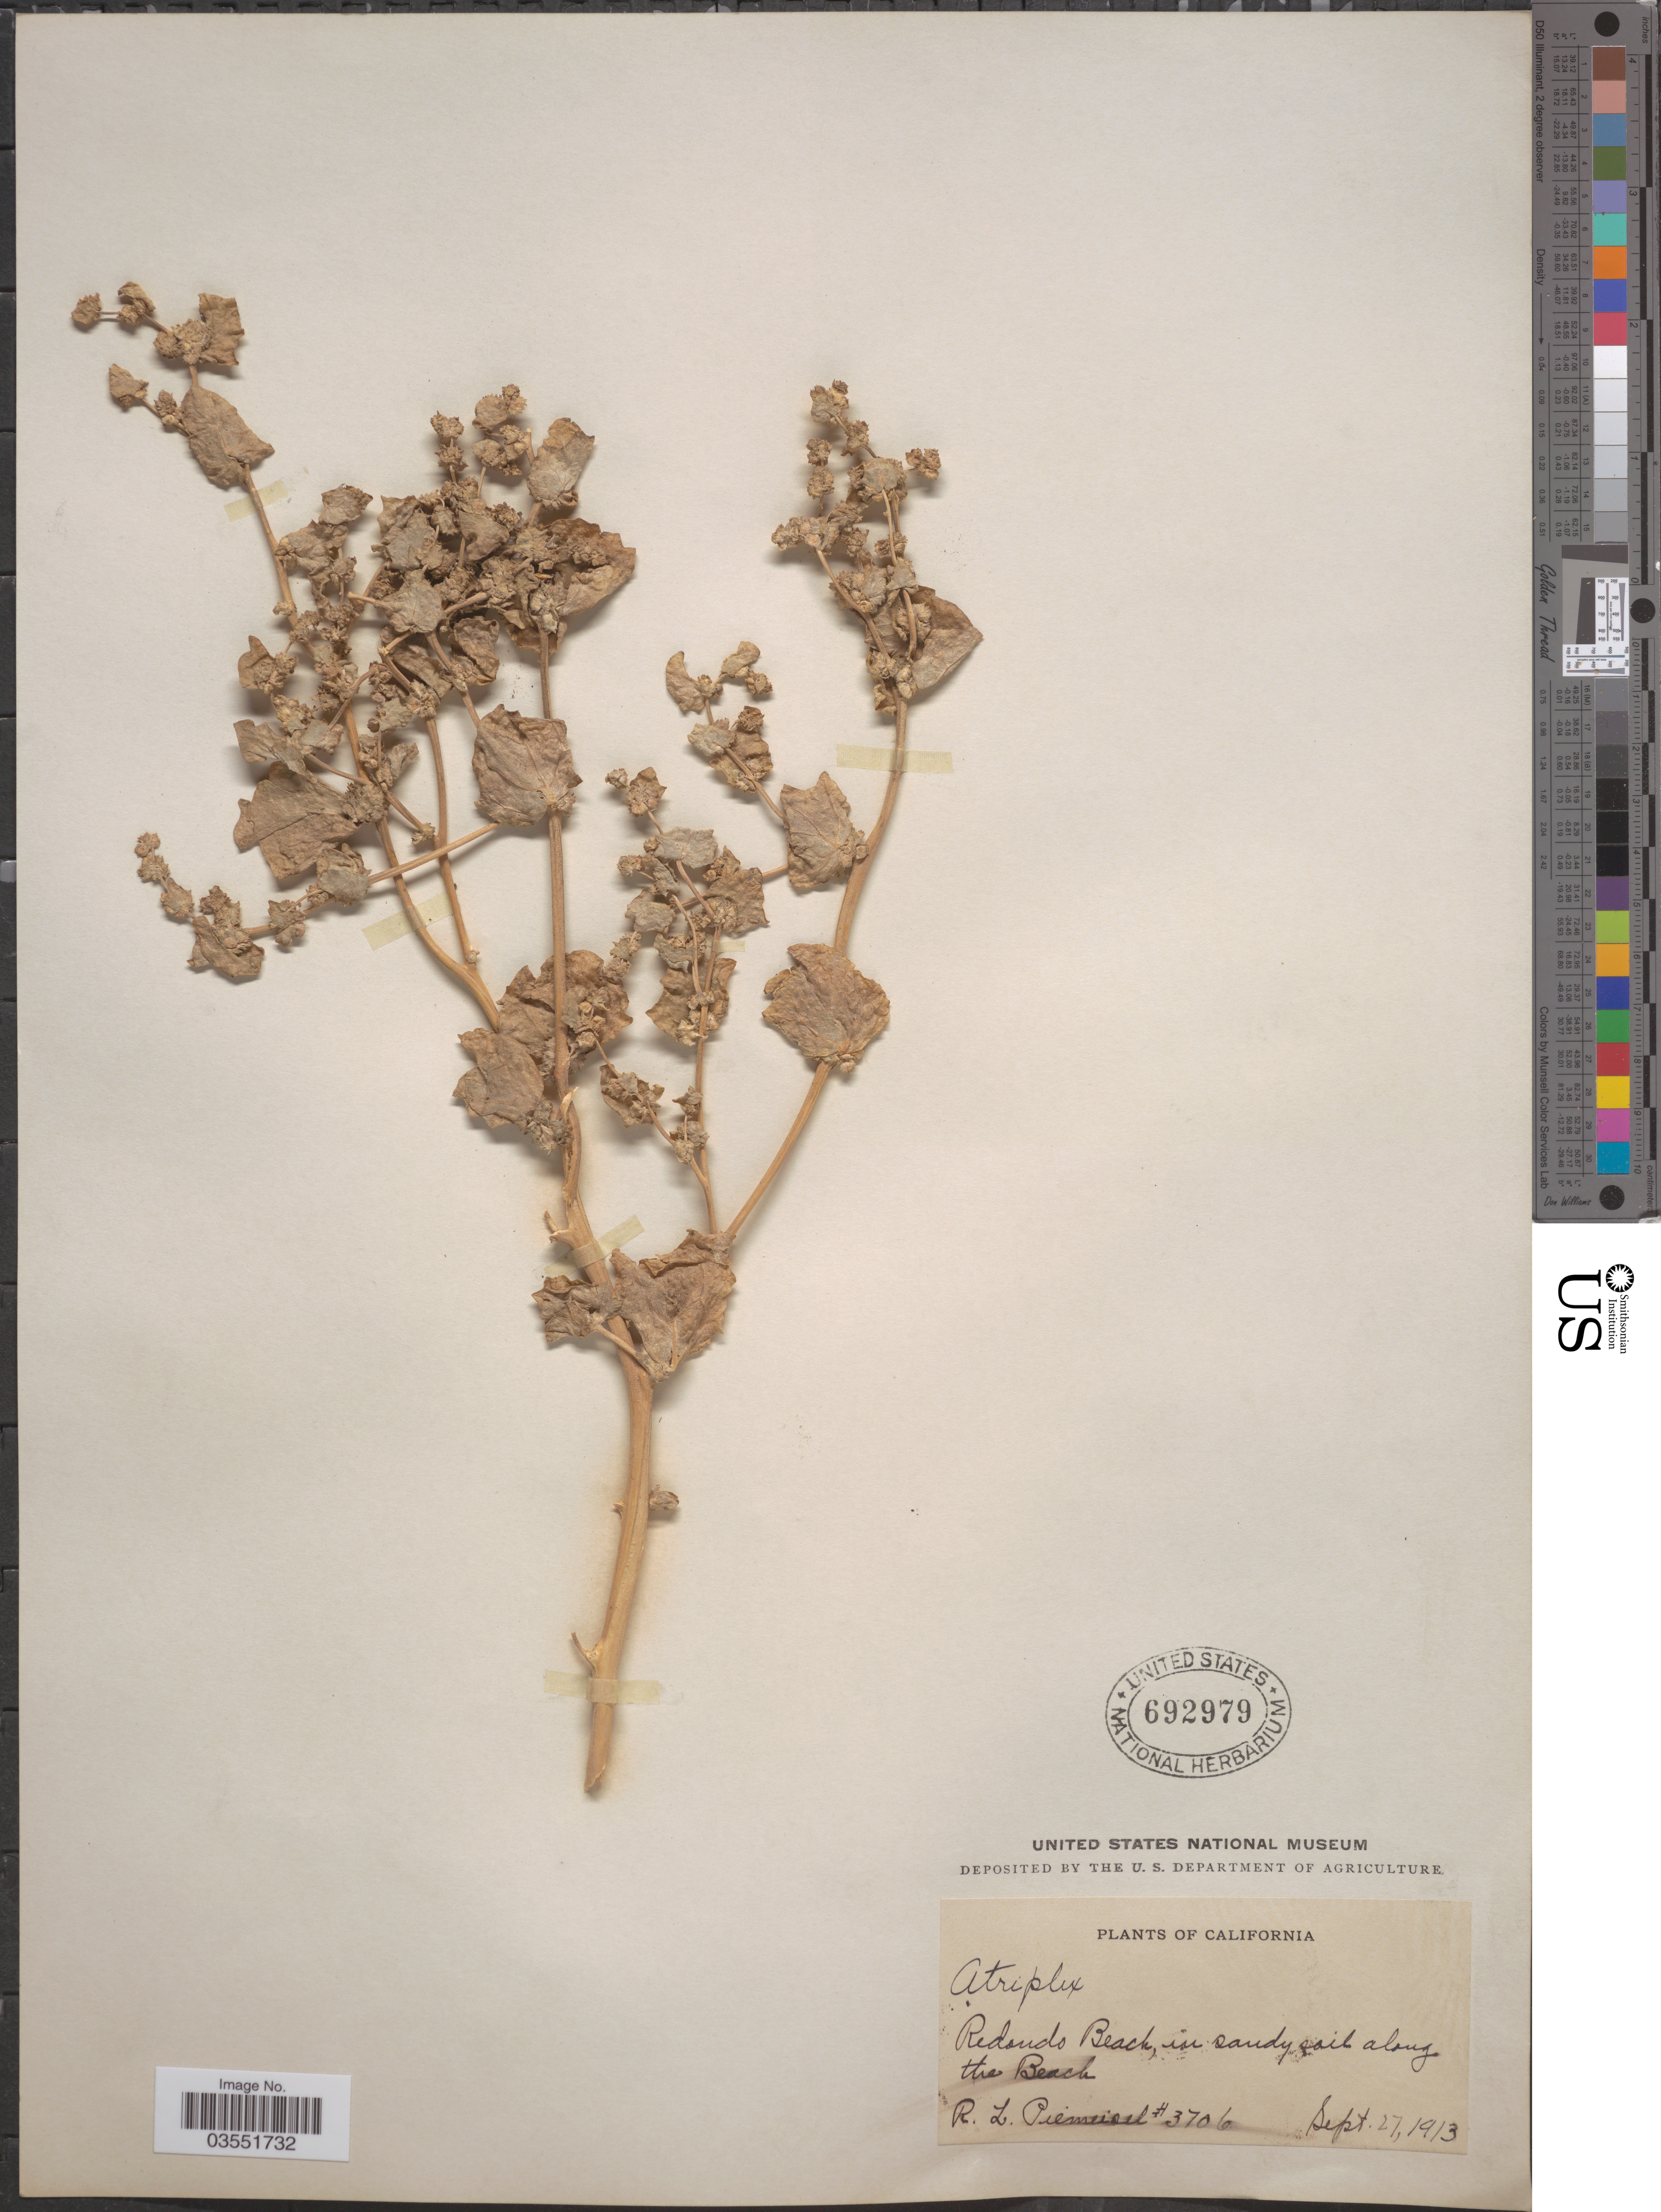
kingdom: Plantae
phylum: Tracheophyta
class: Magnoliopsida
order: Caryophyllales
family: Amaranthaceae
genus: Atriplex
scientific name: Atriplex expansa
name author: S. Watson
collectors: R. L. Piemeisel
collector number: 3706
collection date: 1913-09-27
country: United States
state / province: California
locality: Redondo Beach, along the Beach.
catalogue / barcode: US 692979